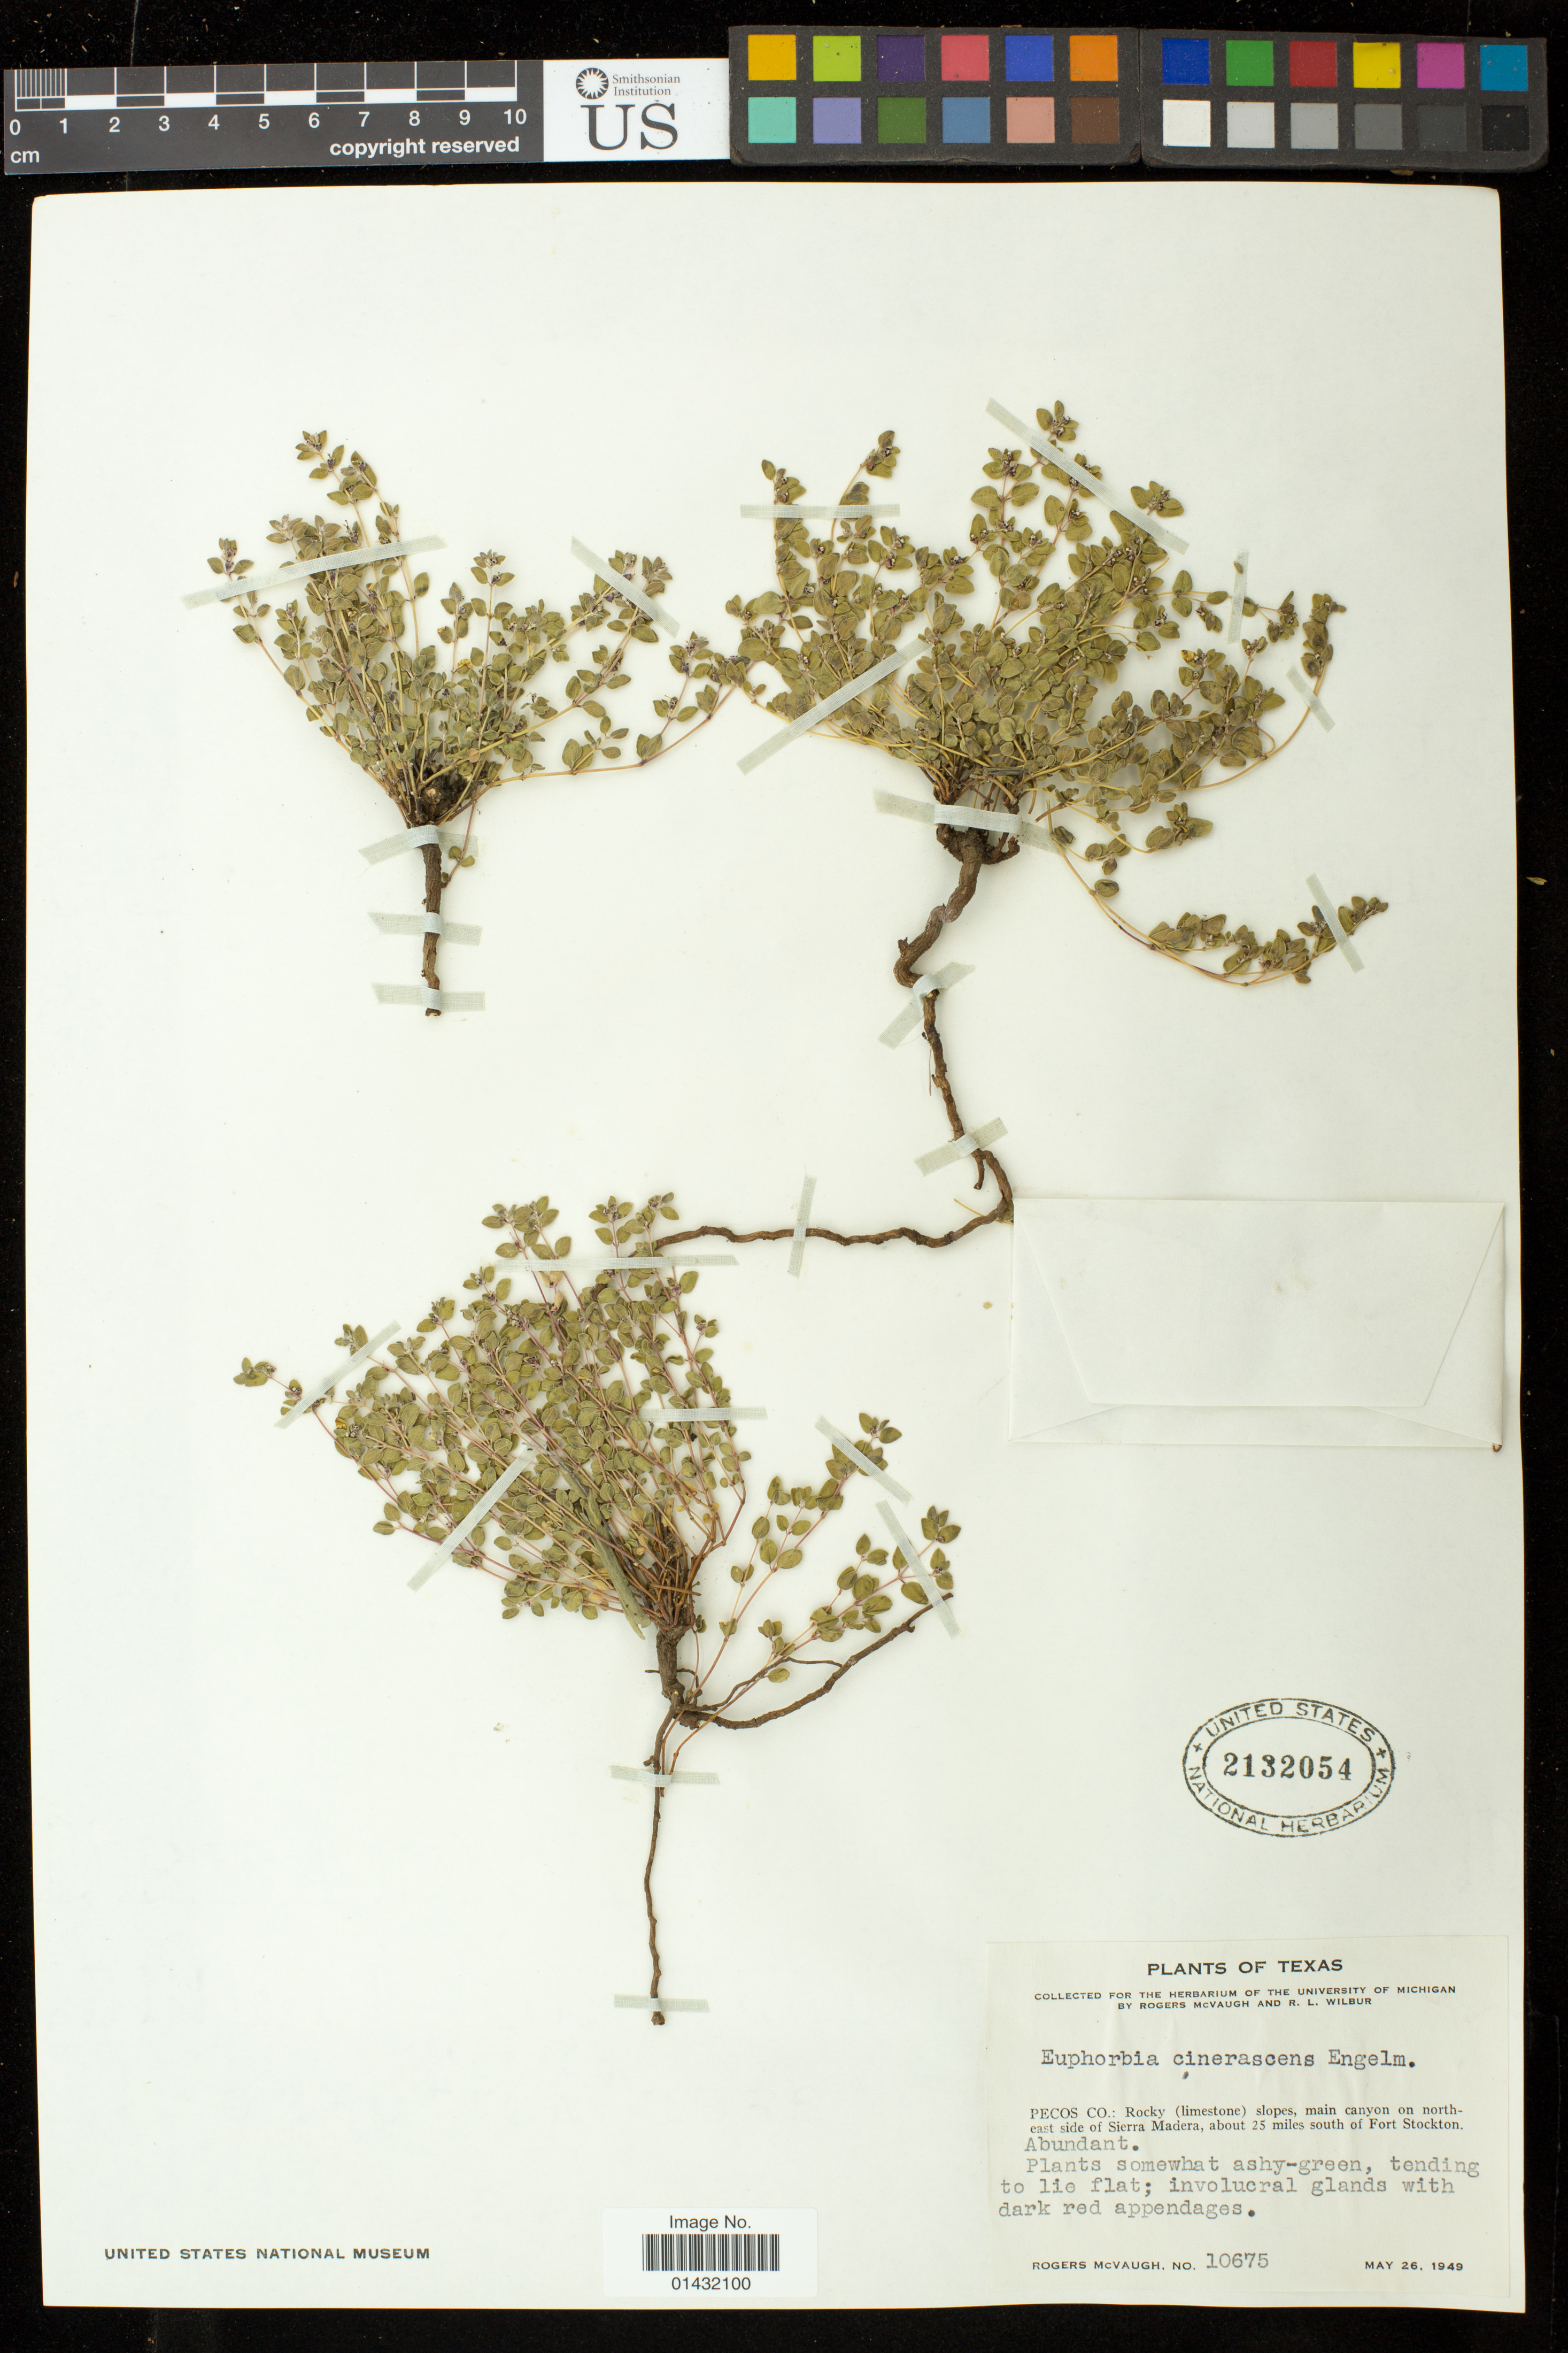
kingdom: Plantae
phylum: Tracheophyta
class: Magnoliopsida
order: Malpighiales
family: Euphorbiaceae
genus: Euphorbia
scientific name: Euphorbia cinerascens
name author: Engelm. in Emory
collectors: R. McVaugh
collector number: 10675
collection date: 1949-05-26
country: United States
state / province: Texas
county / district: Pecos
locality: Rocky (limestone) slopes, main canyon on north-east side of Sierra Madera, about 25 miles south of Fort Stockton.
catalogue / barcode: US 2132054